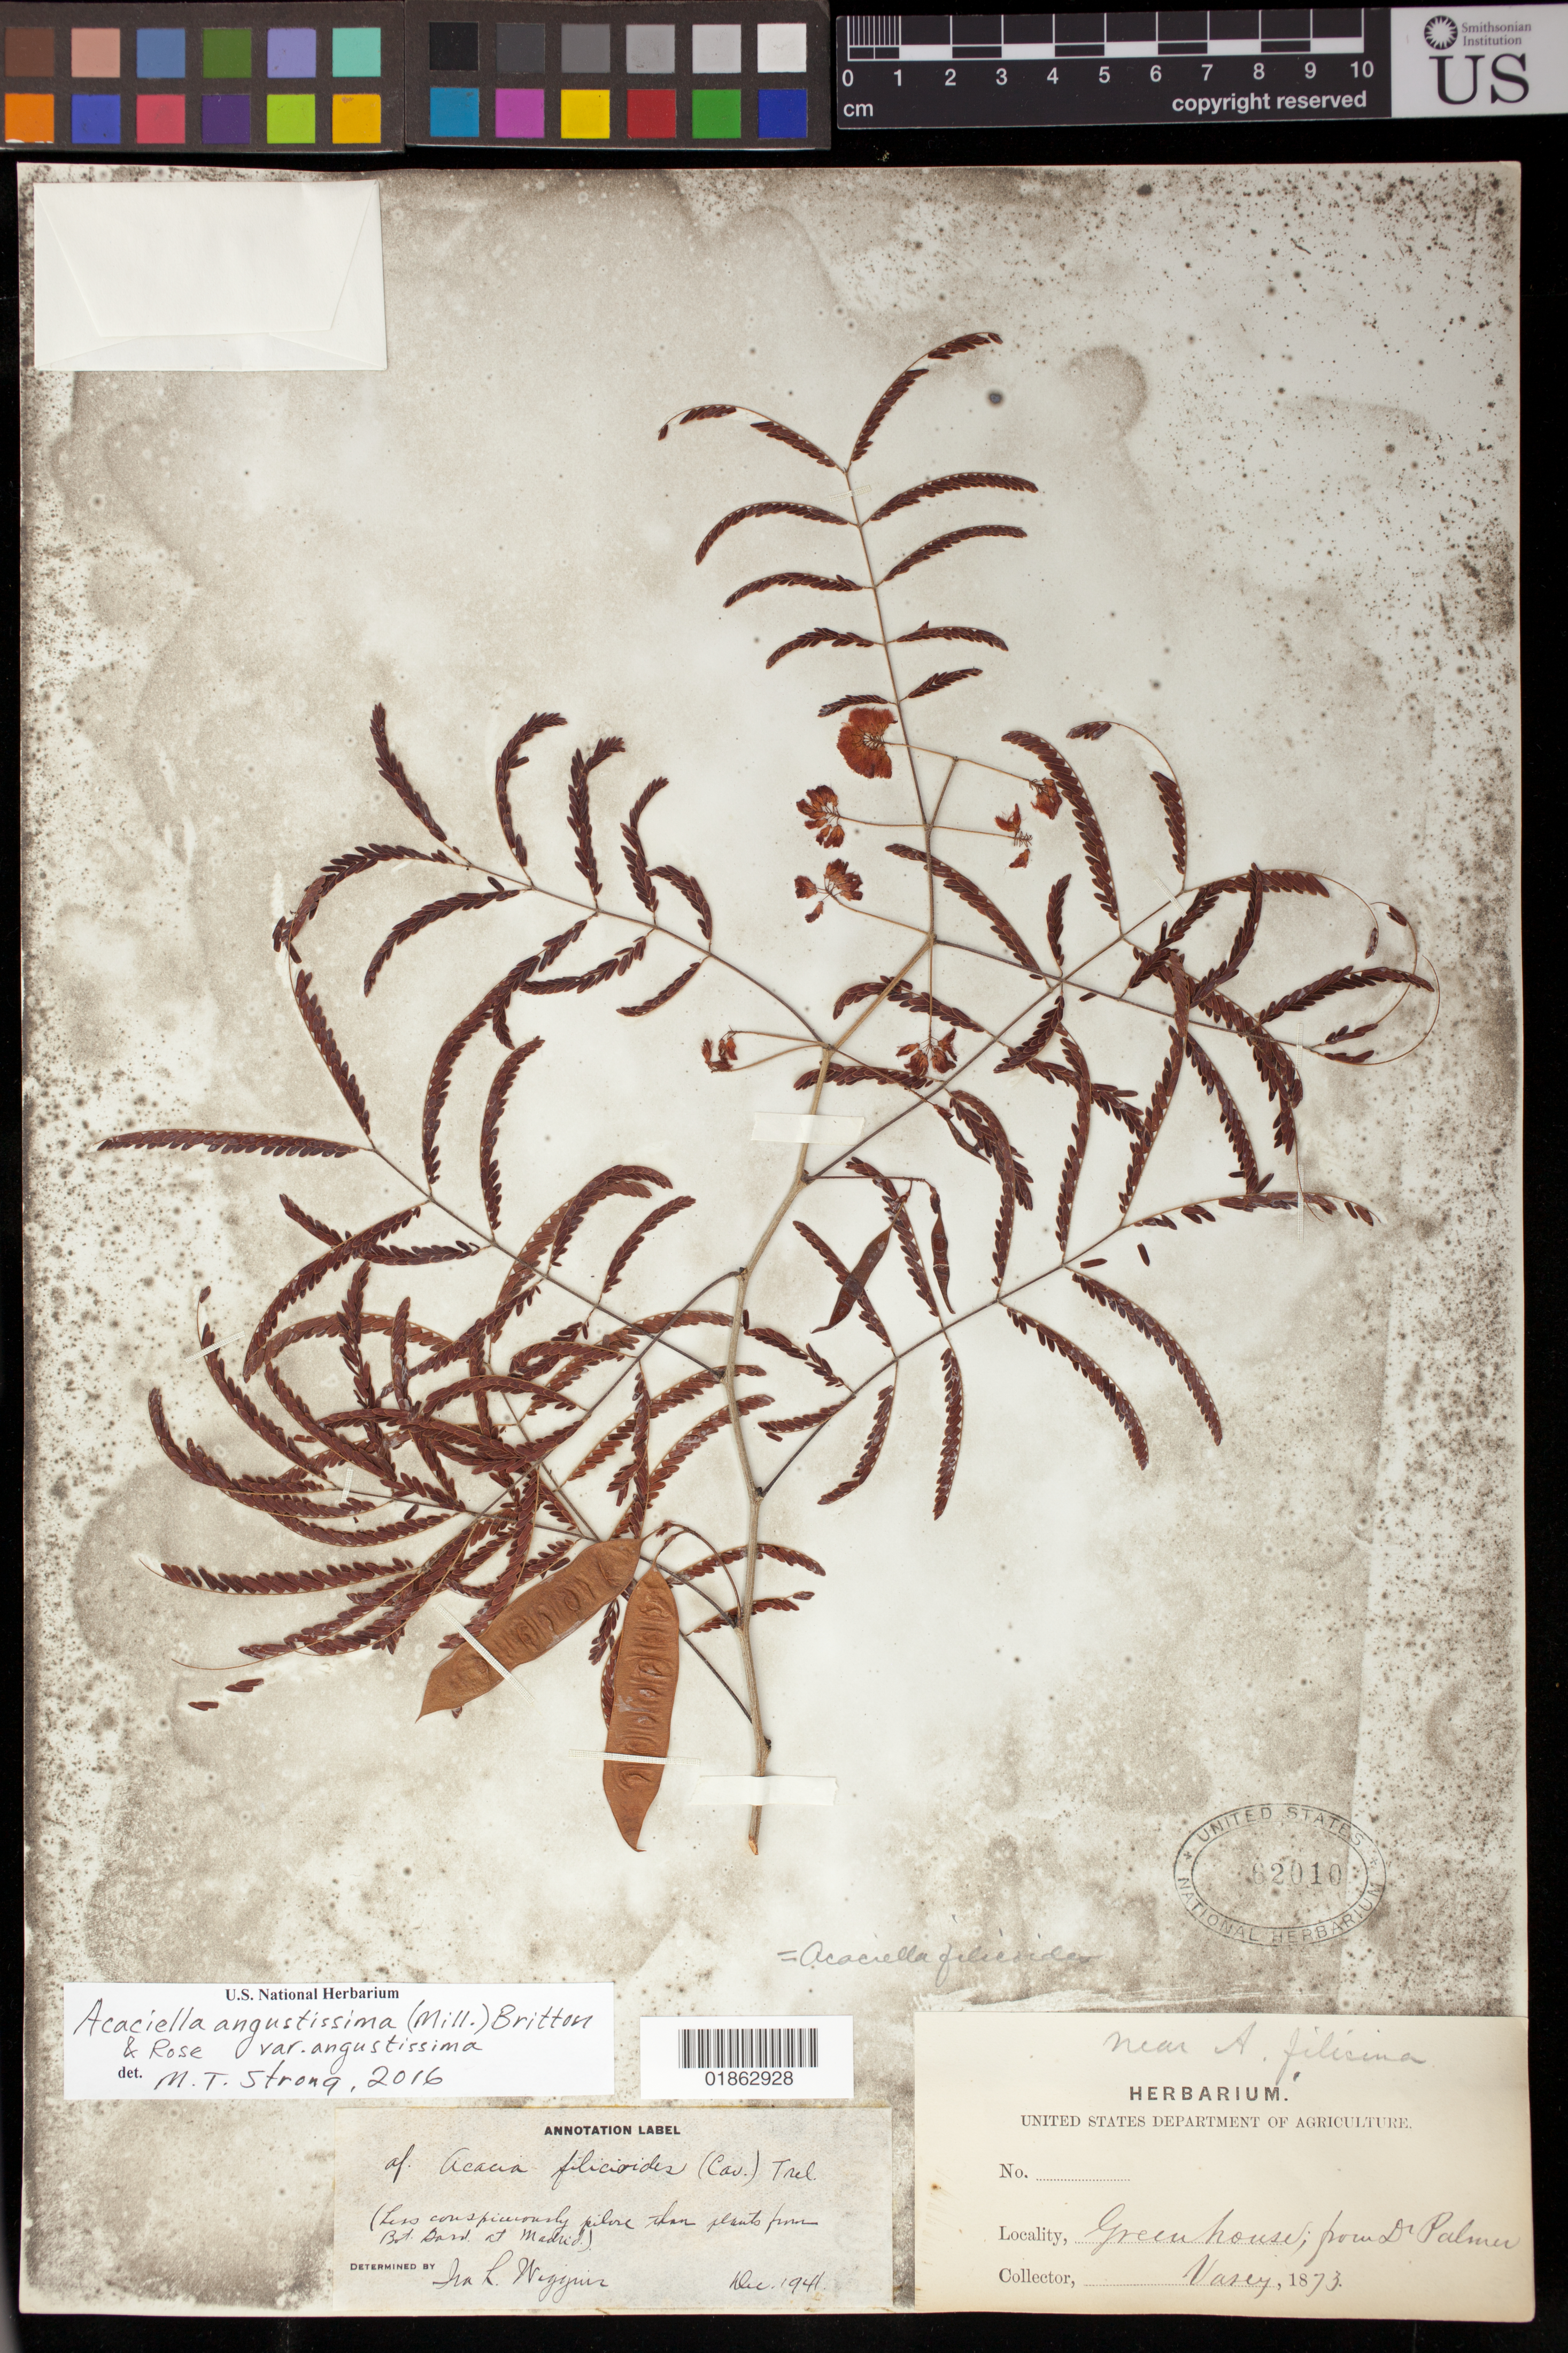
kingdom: Plantae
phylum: Tracheophyta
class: Magnoliopsida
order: Fabales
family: Fabaceae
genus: Acaciella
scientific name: Acaciella angustissima var. angustissima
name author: (Mill.) Britton & Rose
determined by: Strong, M. T., (US), Smithsonian Institution - National Museum of Natural History (UNITED STATES)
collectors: Vasey, --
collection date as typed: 1873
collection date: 1873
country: United States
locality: Greenhouse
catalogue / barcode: US 62010